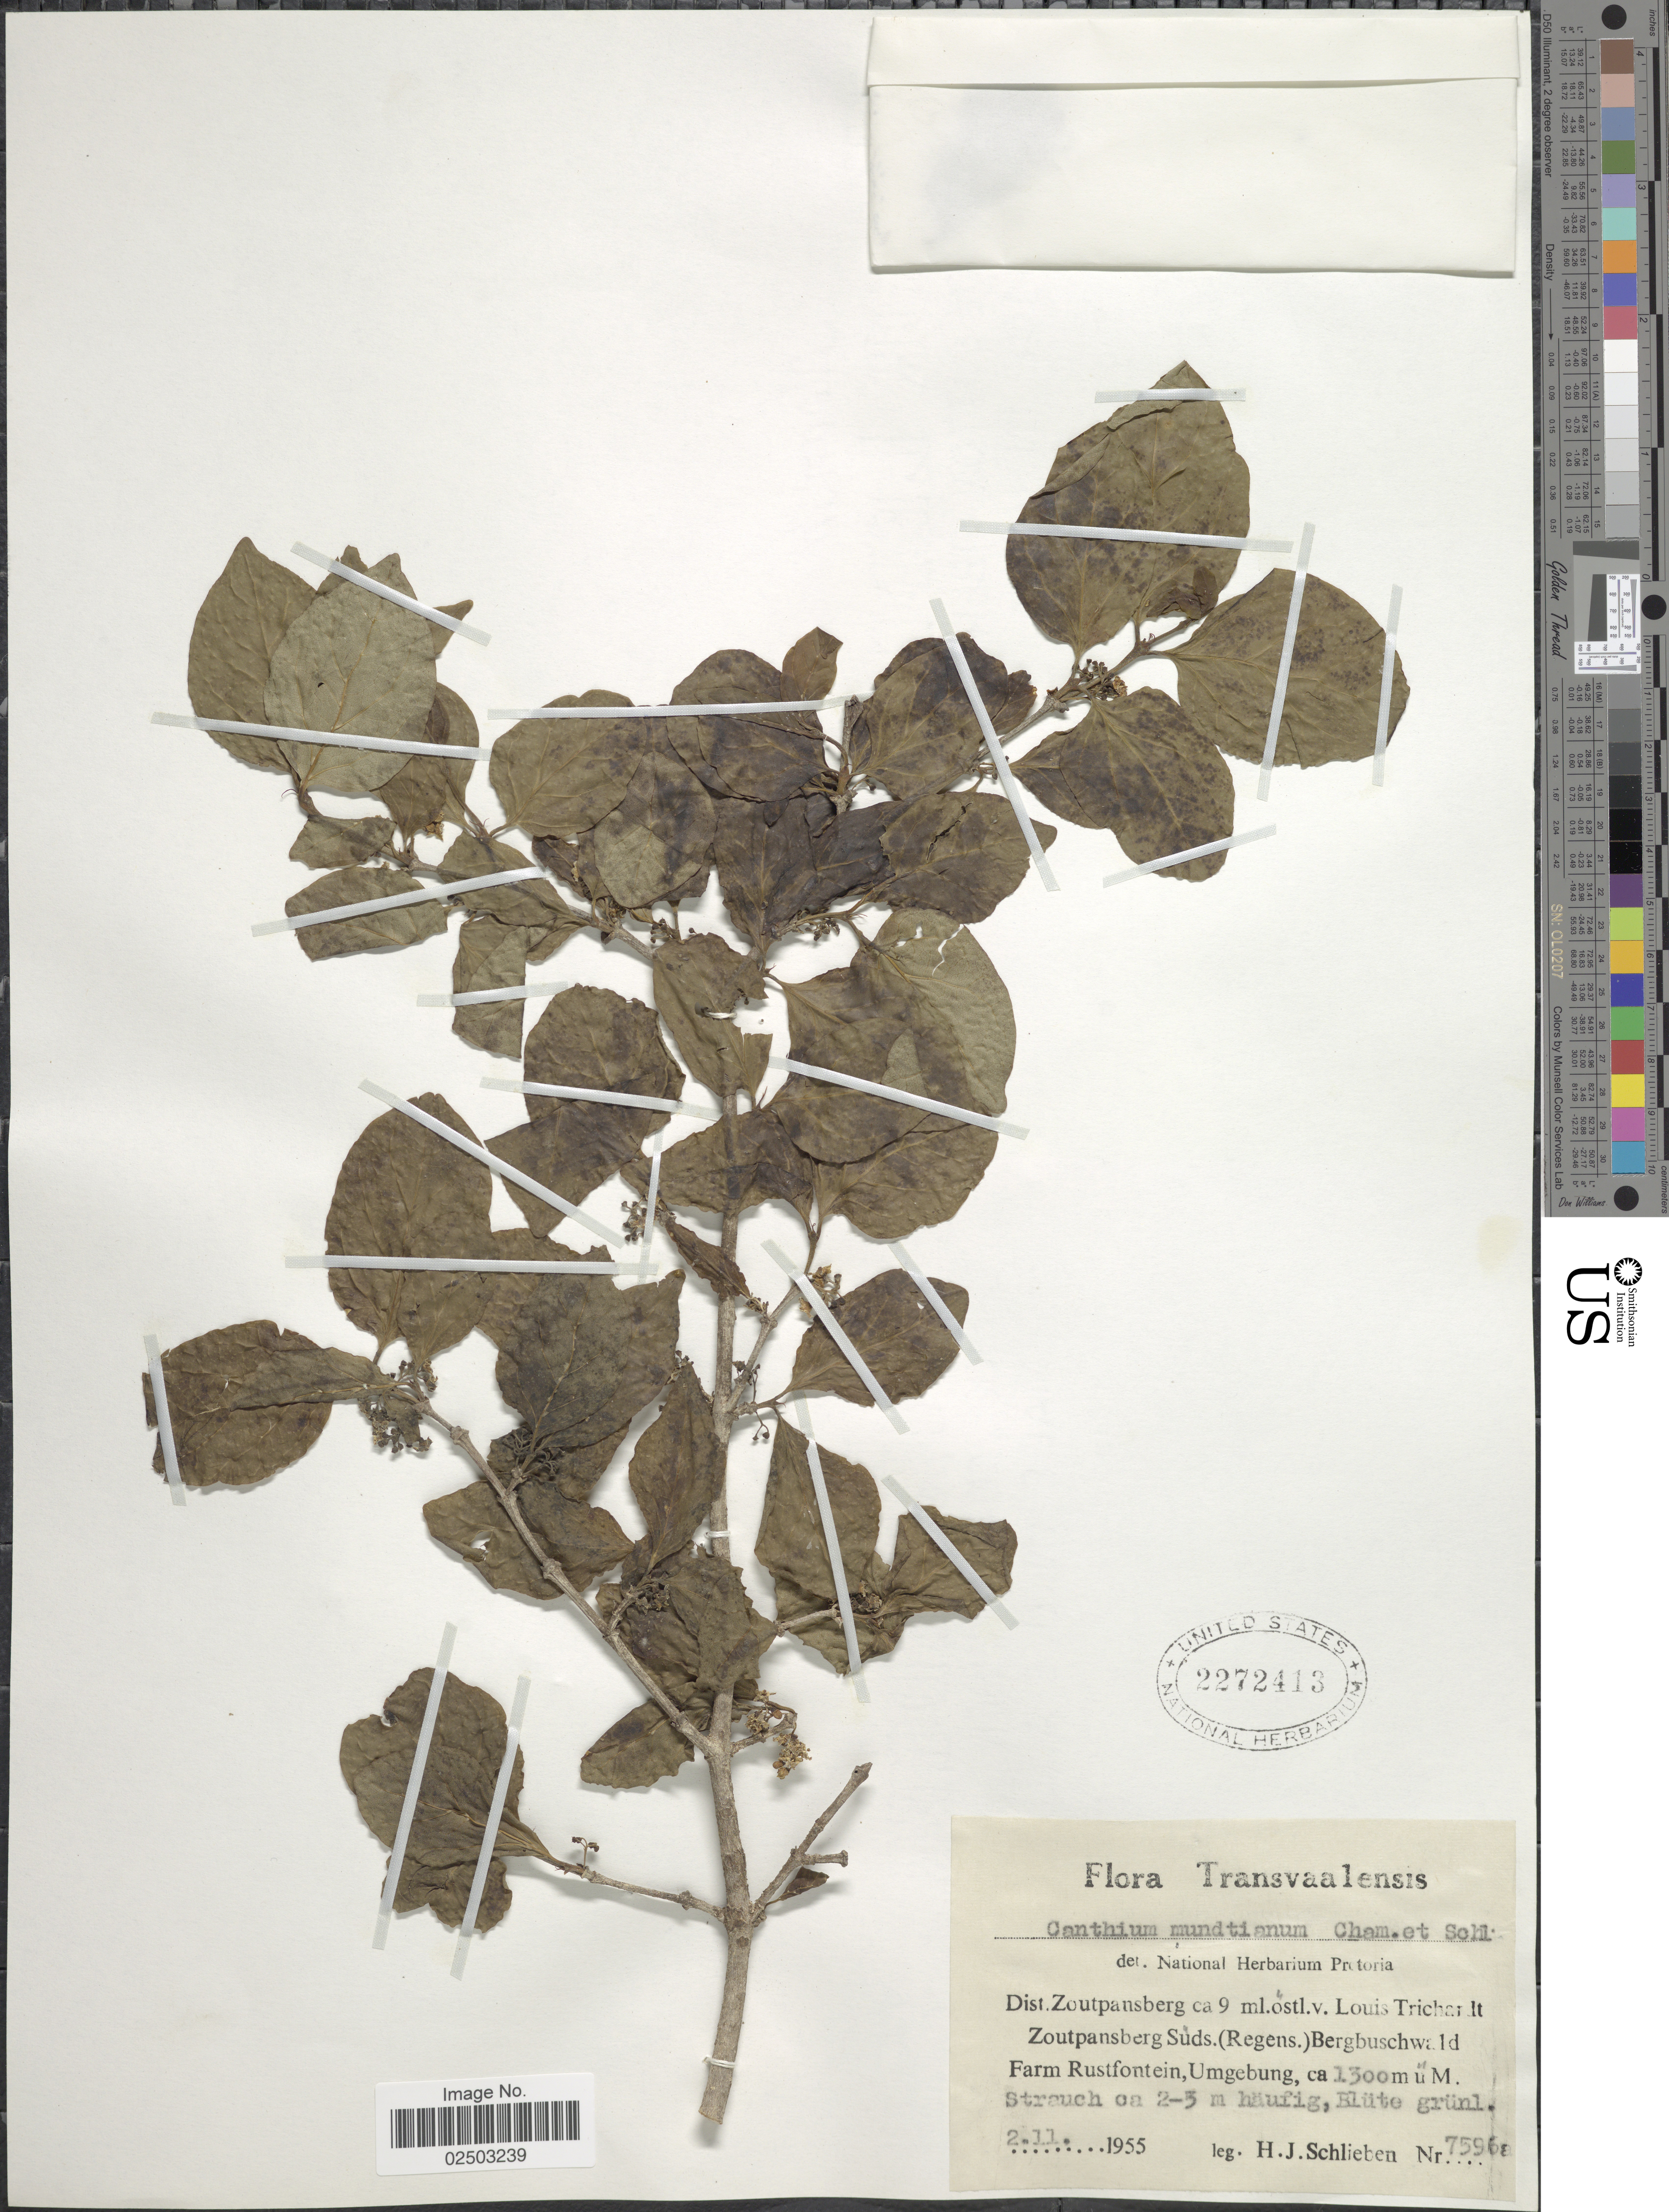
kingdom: Plantae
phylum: Tracheophyta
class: Magnoliopsida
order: Gentianales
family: Rubiaceae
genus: Canthium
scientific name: Canthium mundianum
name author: Cham. & Schltdl.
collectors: H. J. Schlieben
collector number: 7596a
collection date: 1955-11-02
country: South Africa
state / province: Limpopo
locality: Transvaalensis, Dist. Zoutpansberg ca. 9 ml.ostl. v.Louis Trichardt Zoutpansberg Suds.(Regens.) Bergbushwald, Farm Rustfontein, Umgebung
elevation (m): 1300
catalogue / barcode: US 2272413